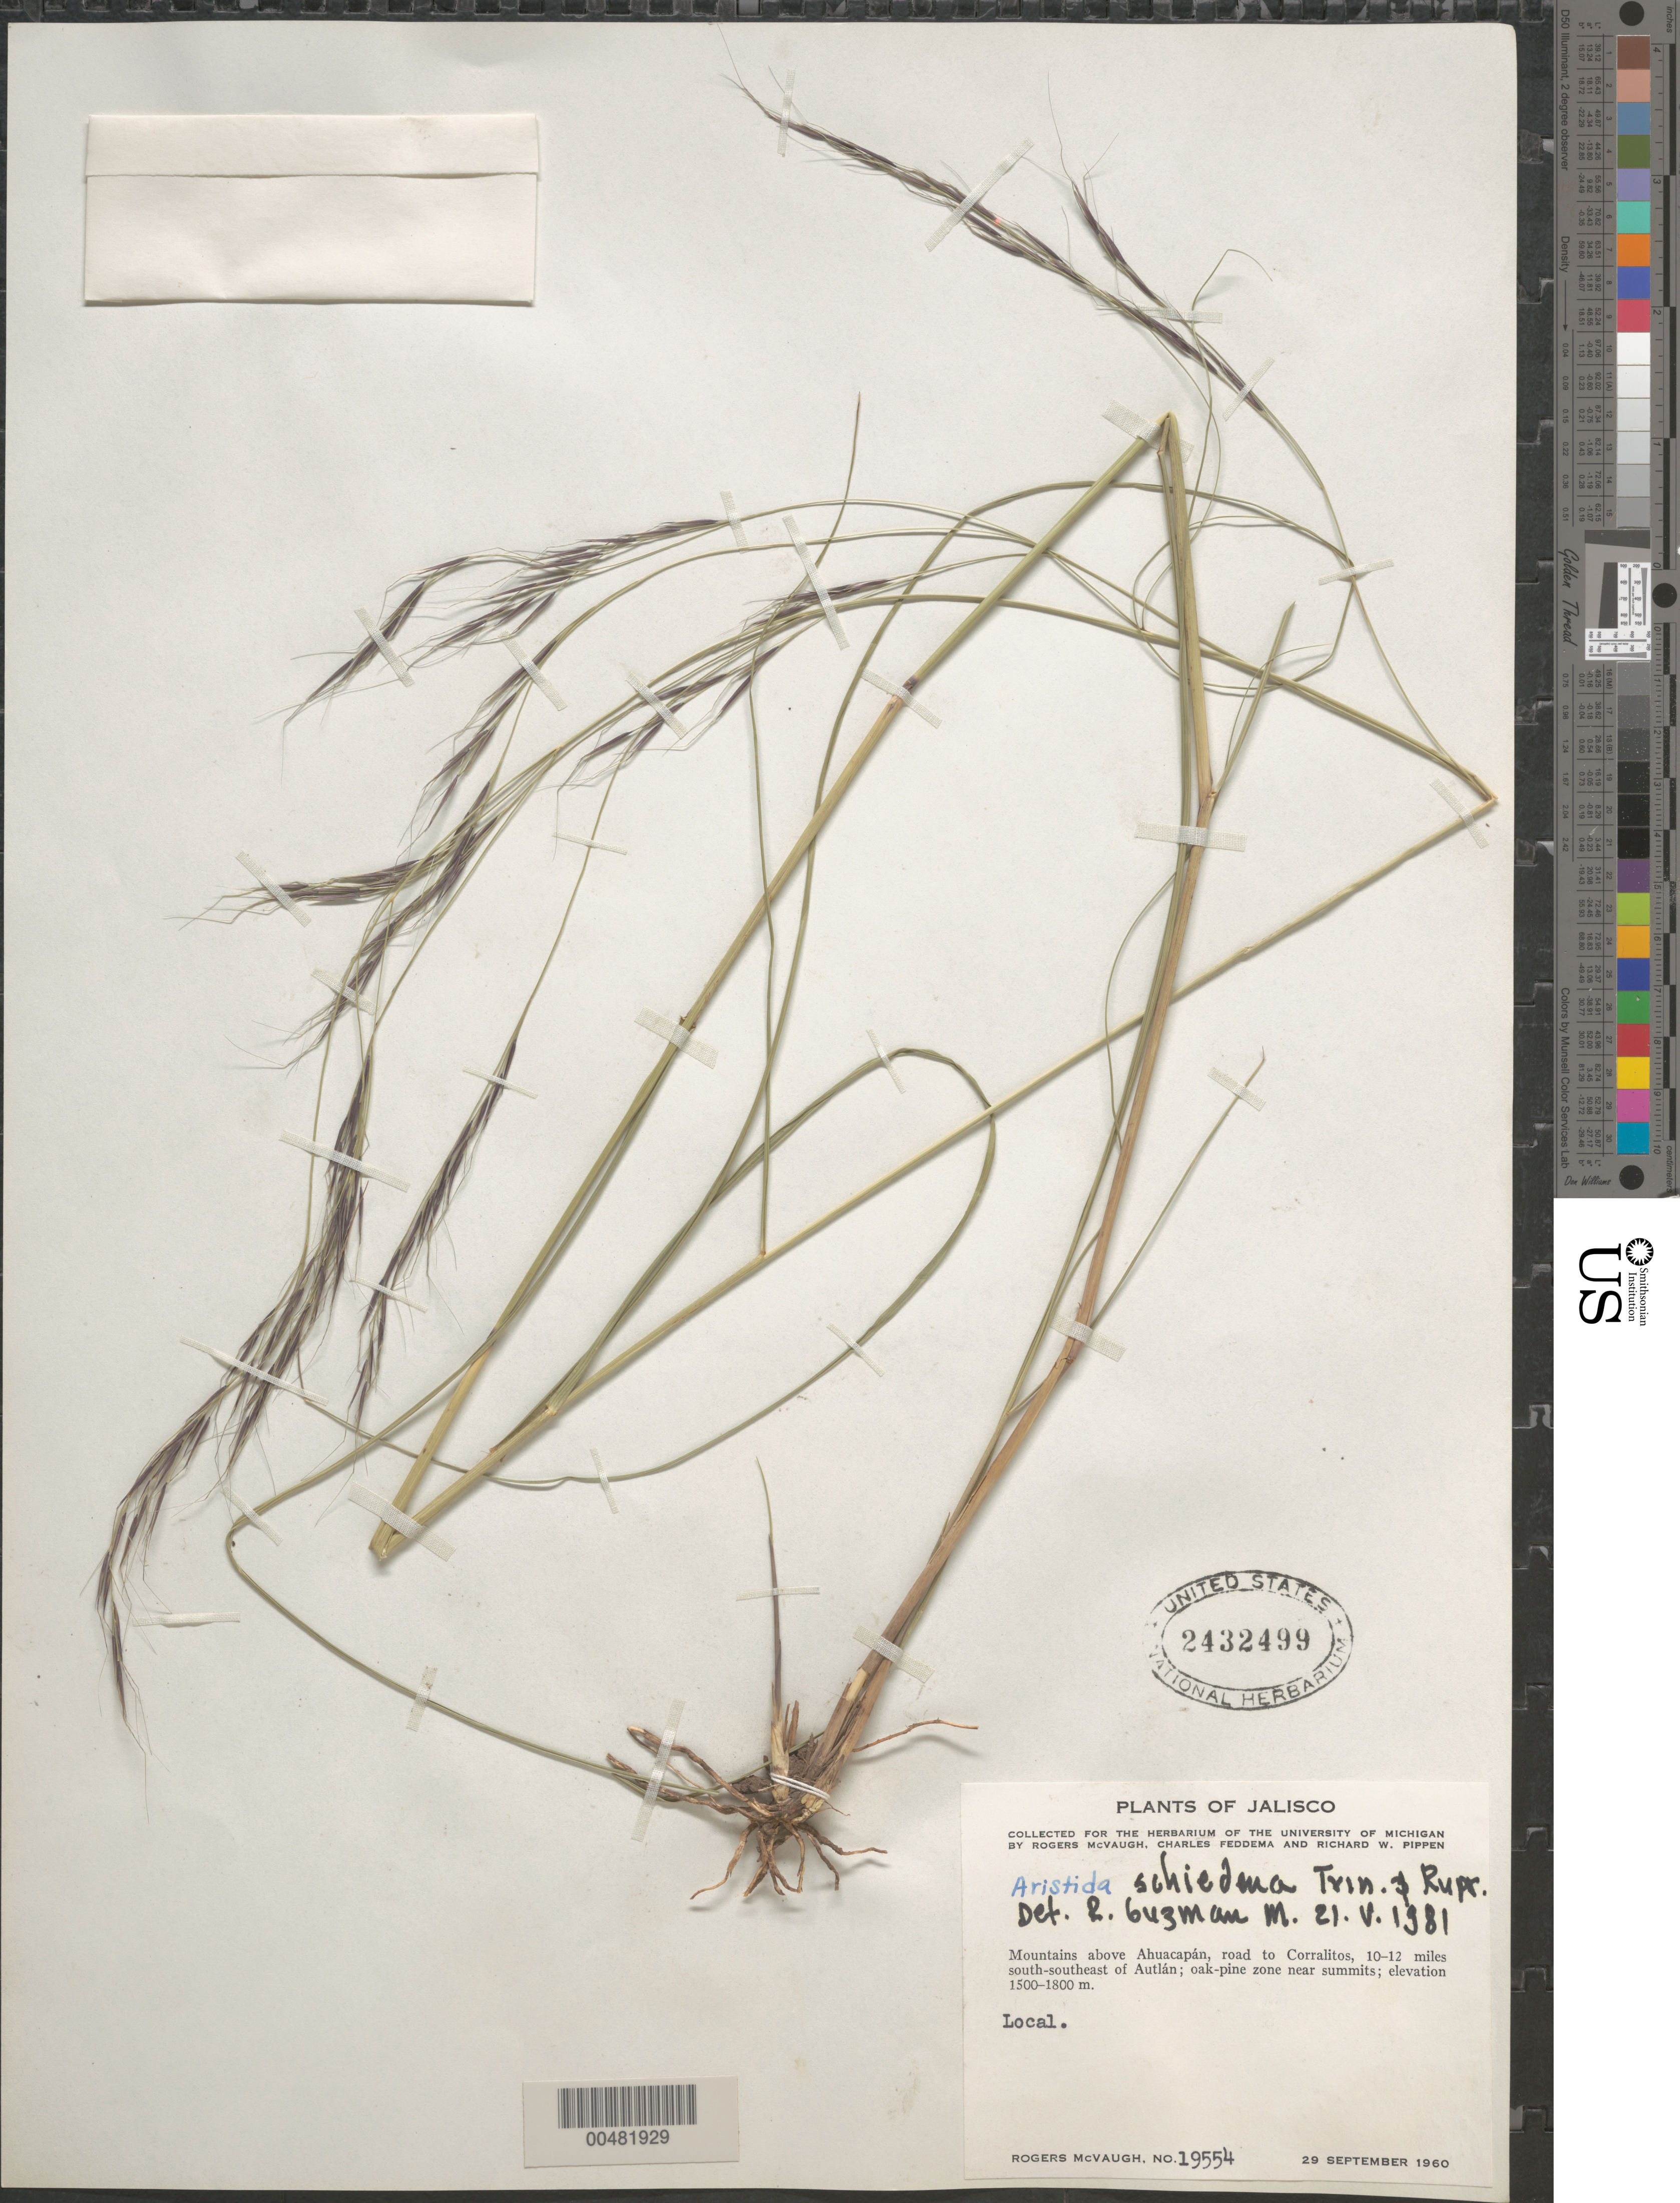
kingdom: Plantae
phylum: Tracheophyta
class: Liliopsida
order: Poales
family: Poaceae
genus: Aristida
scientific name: Aristida schiedeana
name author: Trin. & Rupr.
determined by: Guzman-M., R.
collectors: R. McVaugh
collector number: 19554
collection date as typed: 29 Sep 1960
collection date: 1960-09-29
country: Mexico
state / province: Jalisco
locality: Mountains above Ahuacapán, road to Corralitos, 10-12 mi S-SE of Autlán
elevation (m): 1500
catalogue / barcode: US 2432499